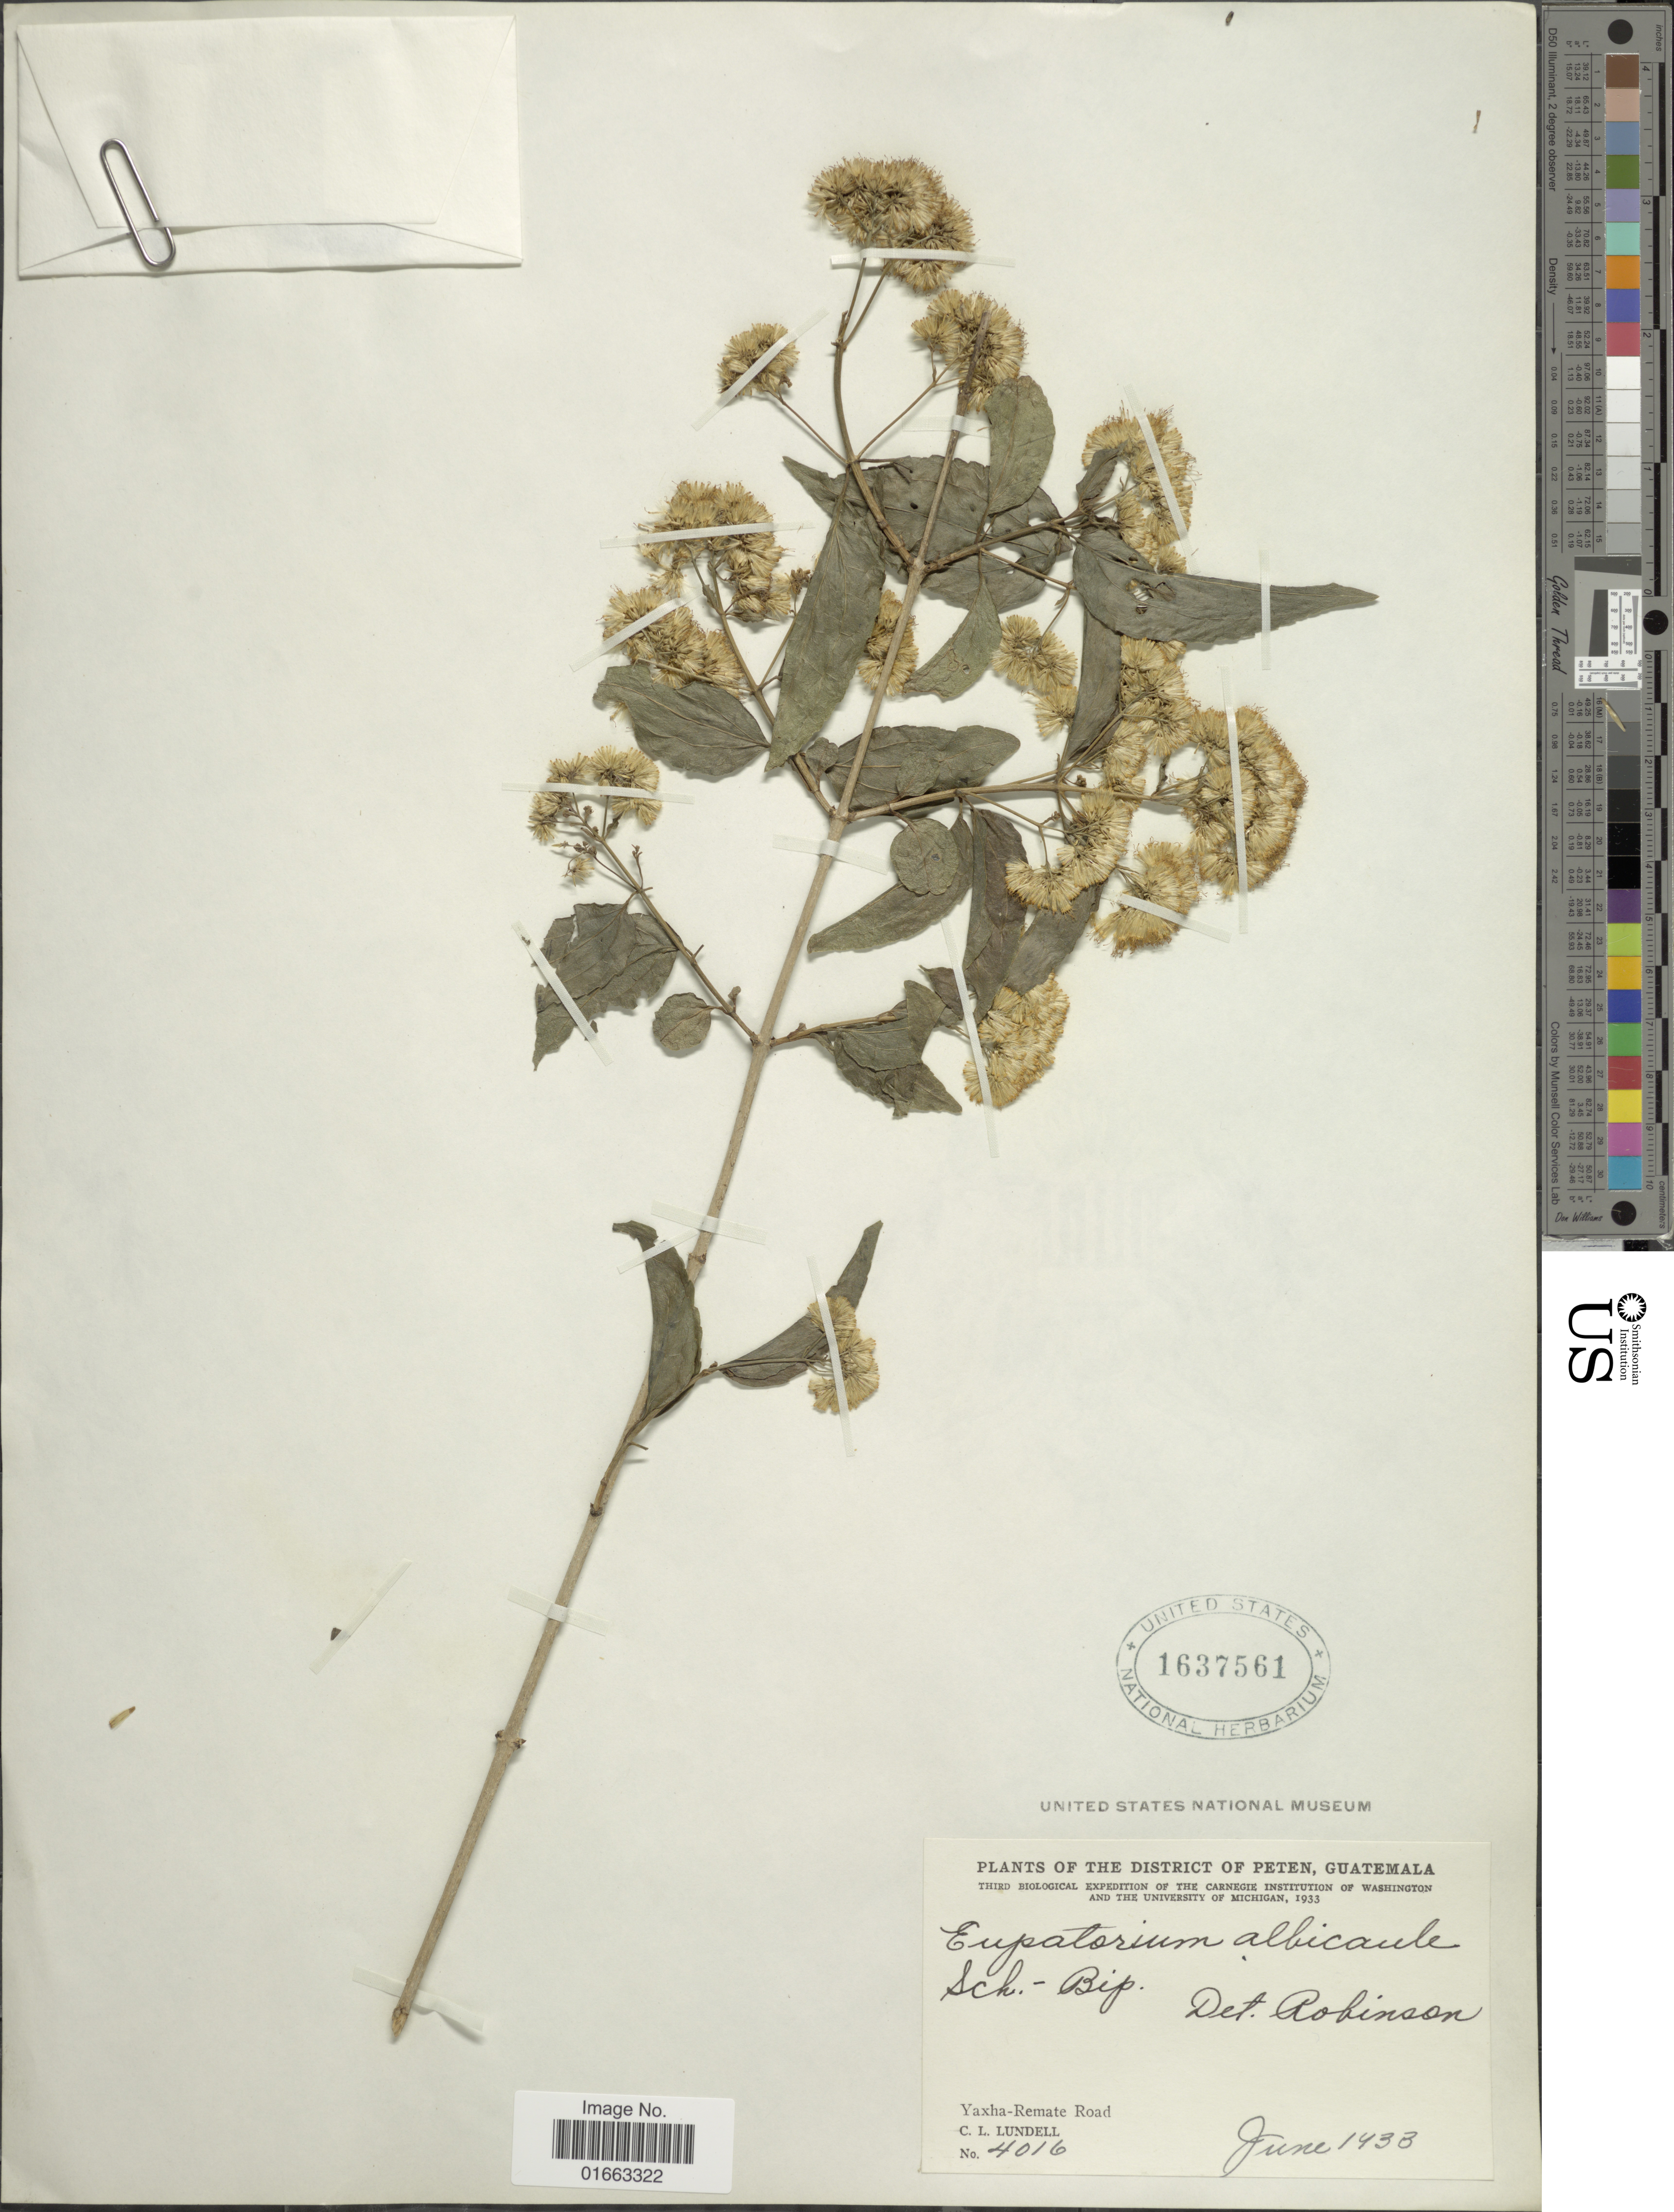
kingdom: Plantae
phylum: Tracheophyta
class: Magnoliopsida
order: Asterales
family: Asteraceae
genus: Koanophyllon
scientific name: Koanophyllon albicaule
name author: (Sch. Bip. ex Klatt) R.M. King & H. Rob.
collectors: C. L. Lundell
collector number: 4016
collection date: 1933-06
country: Guatemala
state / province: El Petén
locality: District of Peten, Yaxha-Remate Road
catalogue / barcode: US 1637561